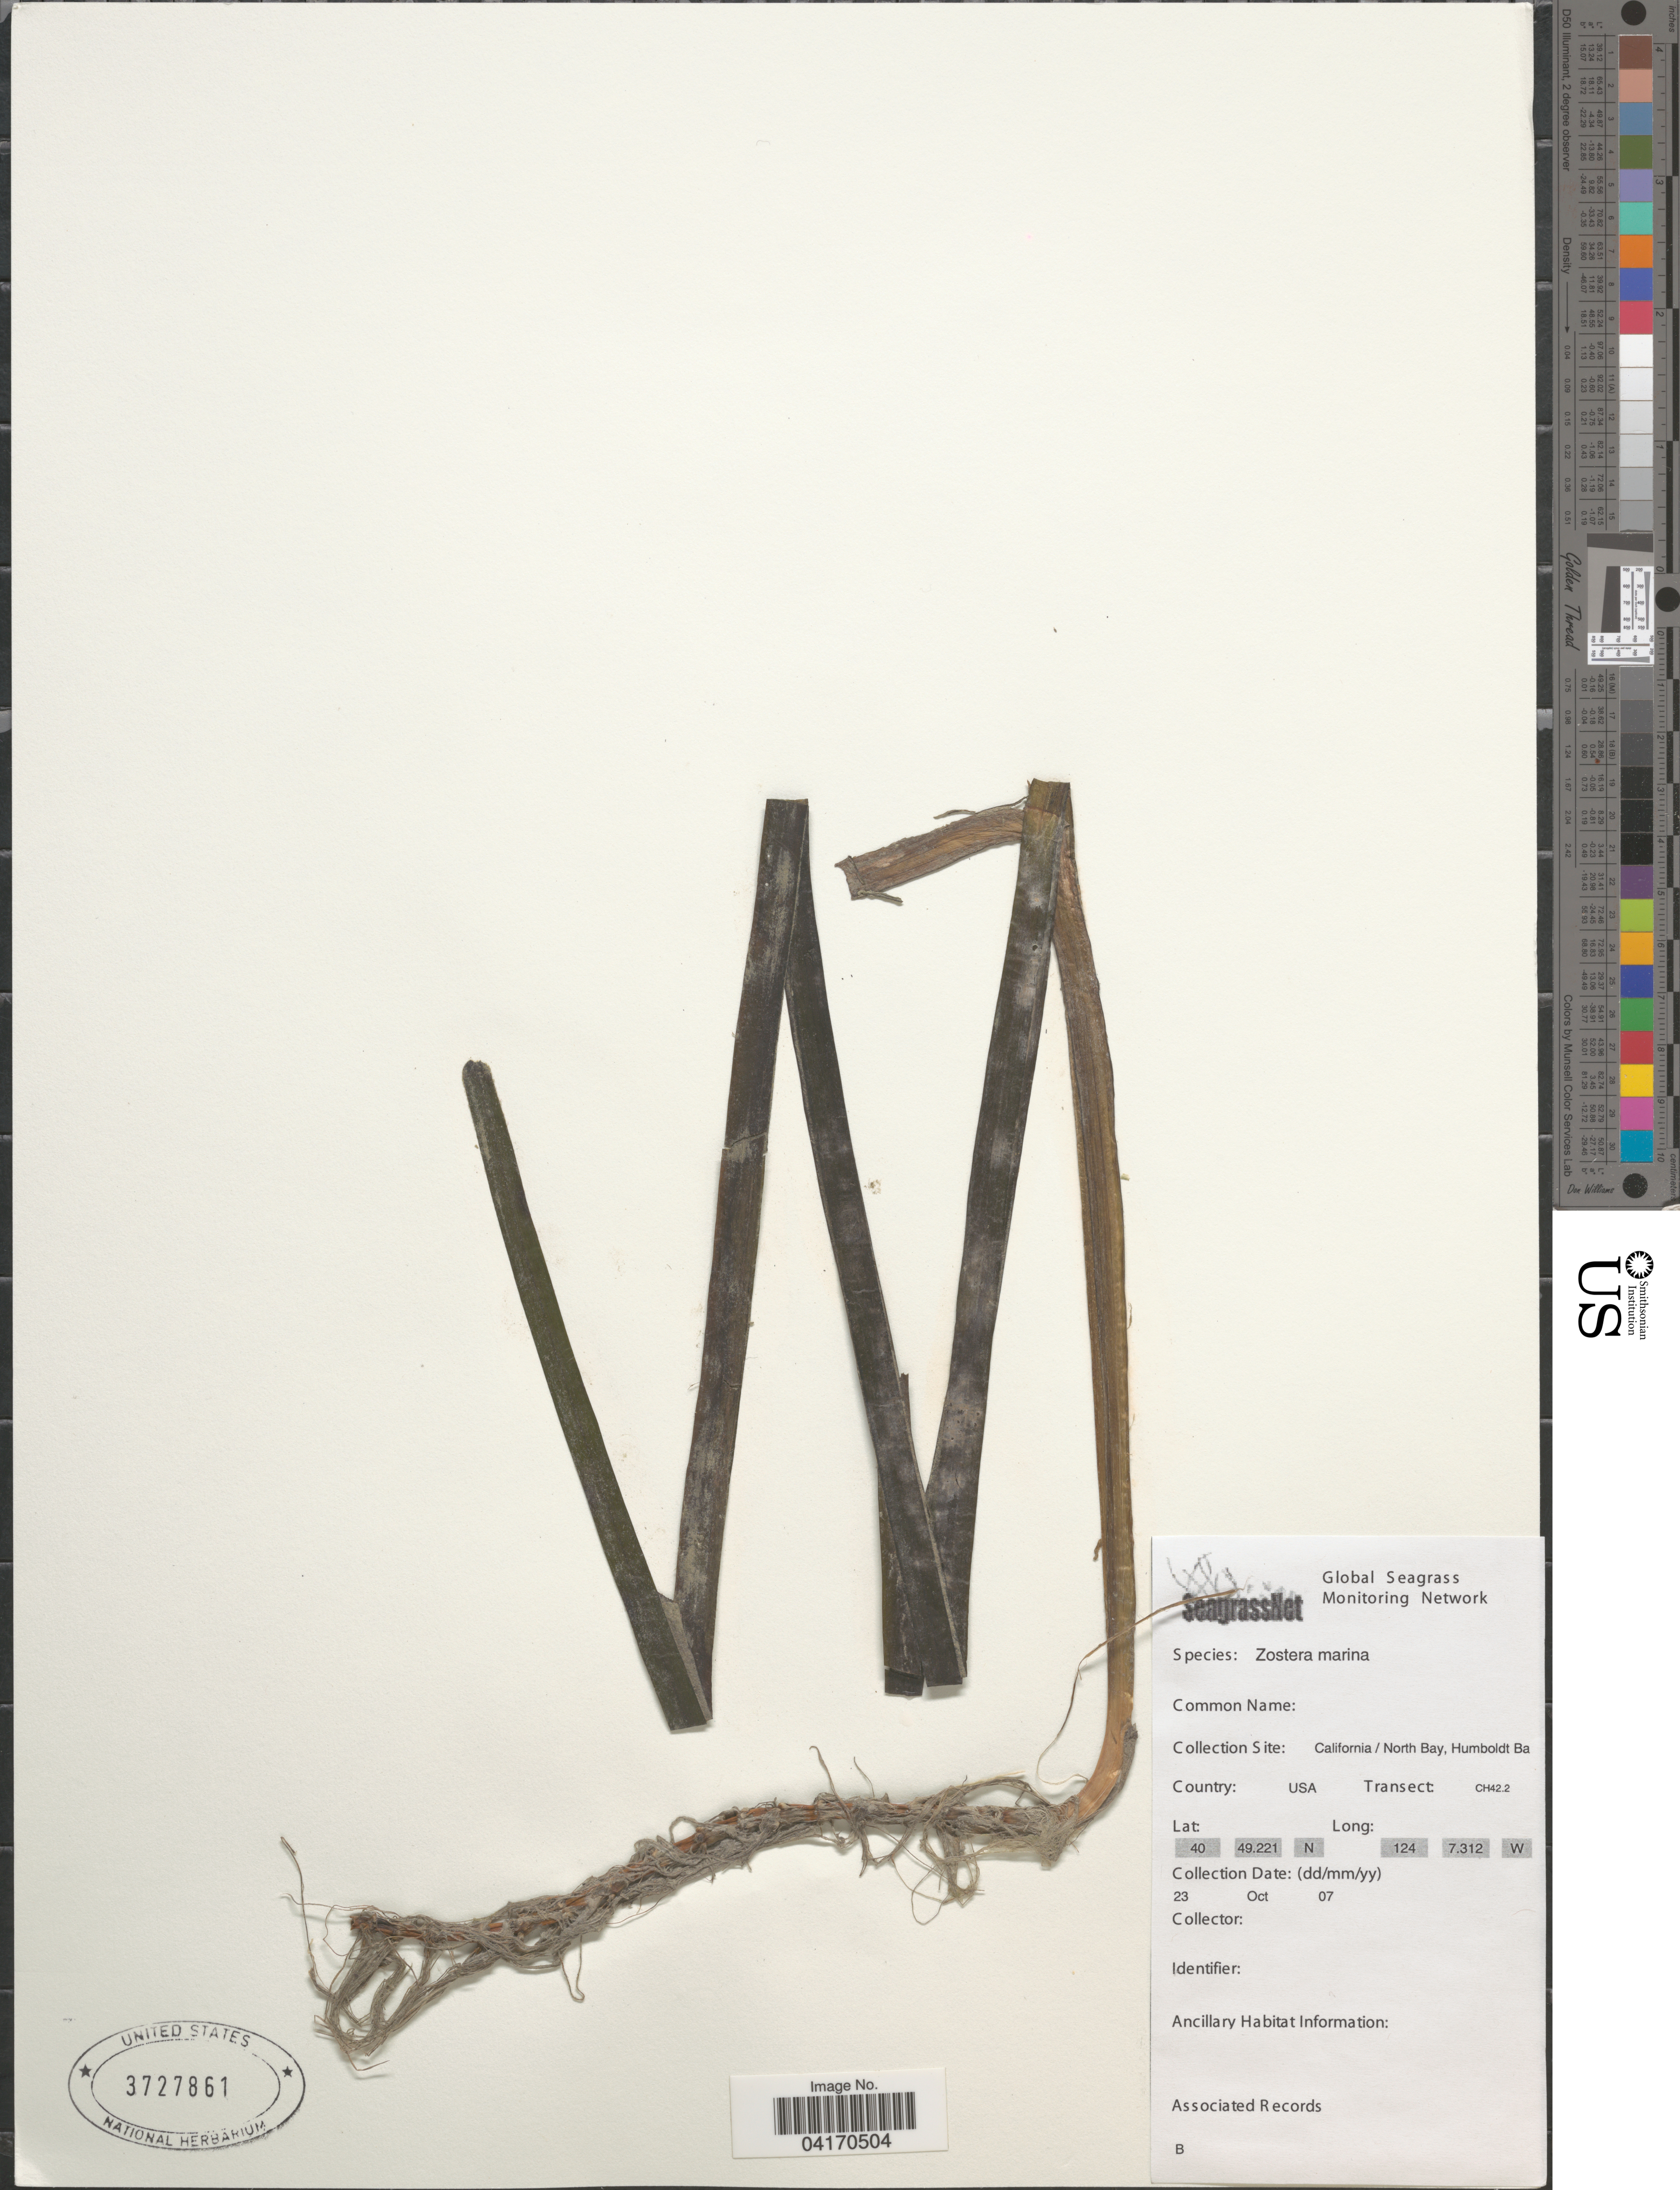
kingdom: Plantae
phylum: Tracheophyta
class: Liliopsida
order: Alismatales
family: Zosteraceae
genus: Zostera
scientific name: Zostera marina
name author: L.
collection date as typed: Transcribed d/m/y: 23/10/7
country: United States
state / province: California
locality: Collection Site: California / North Bay, Humboldt Ba. Transect: CH42.2.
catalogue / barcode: US 3727861